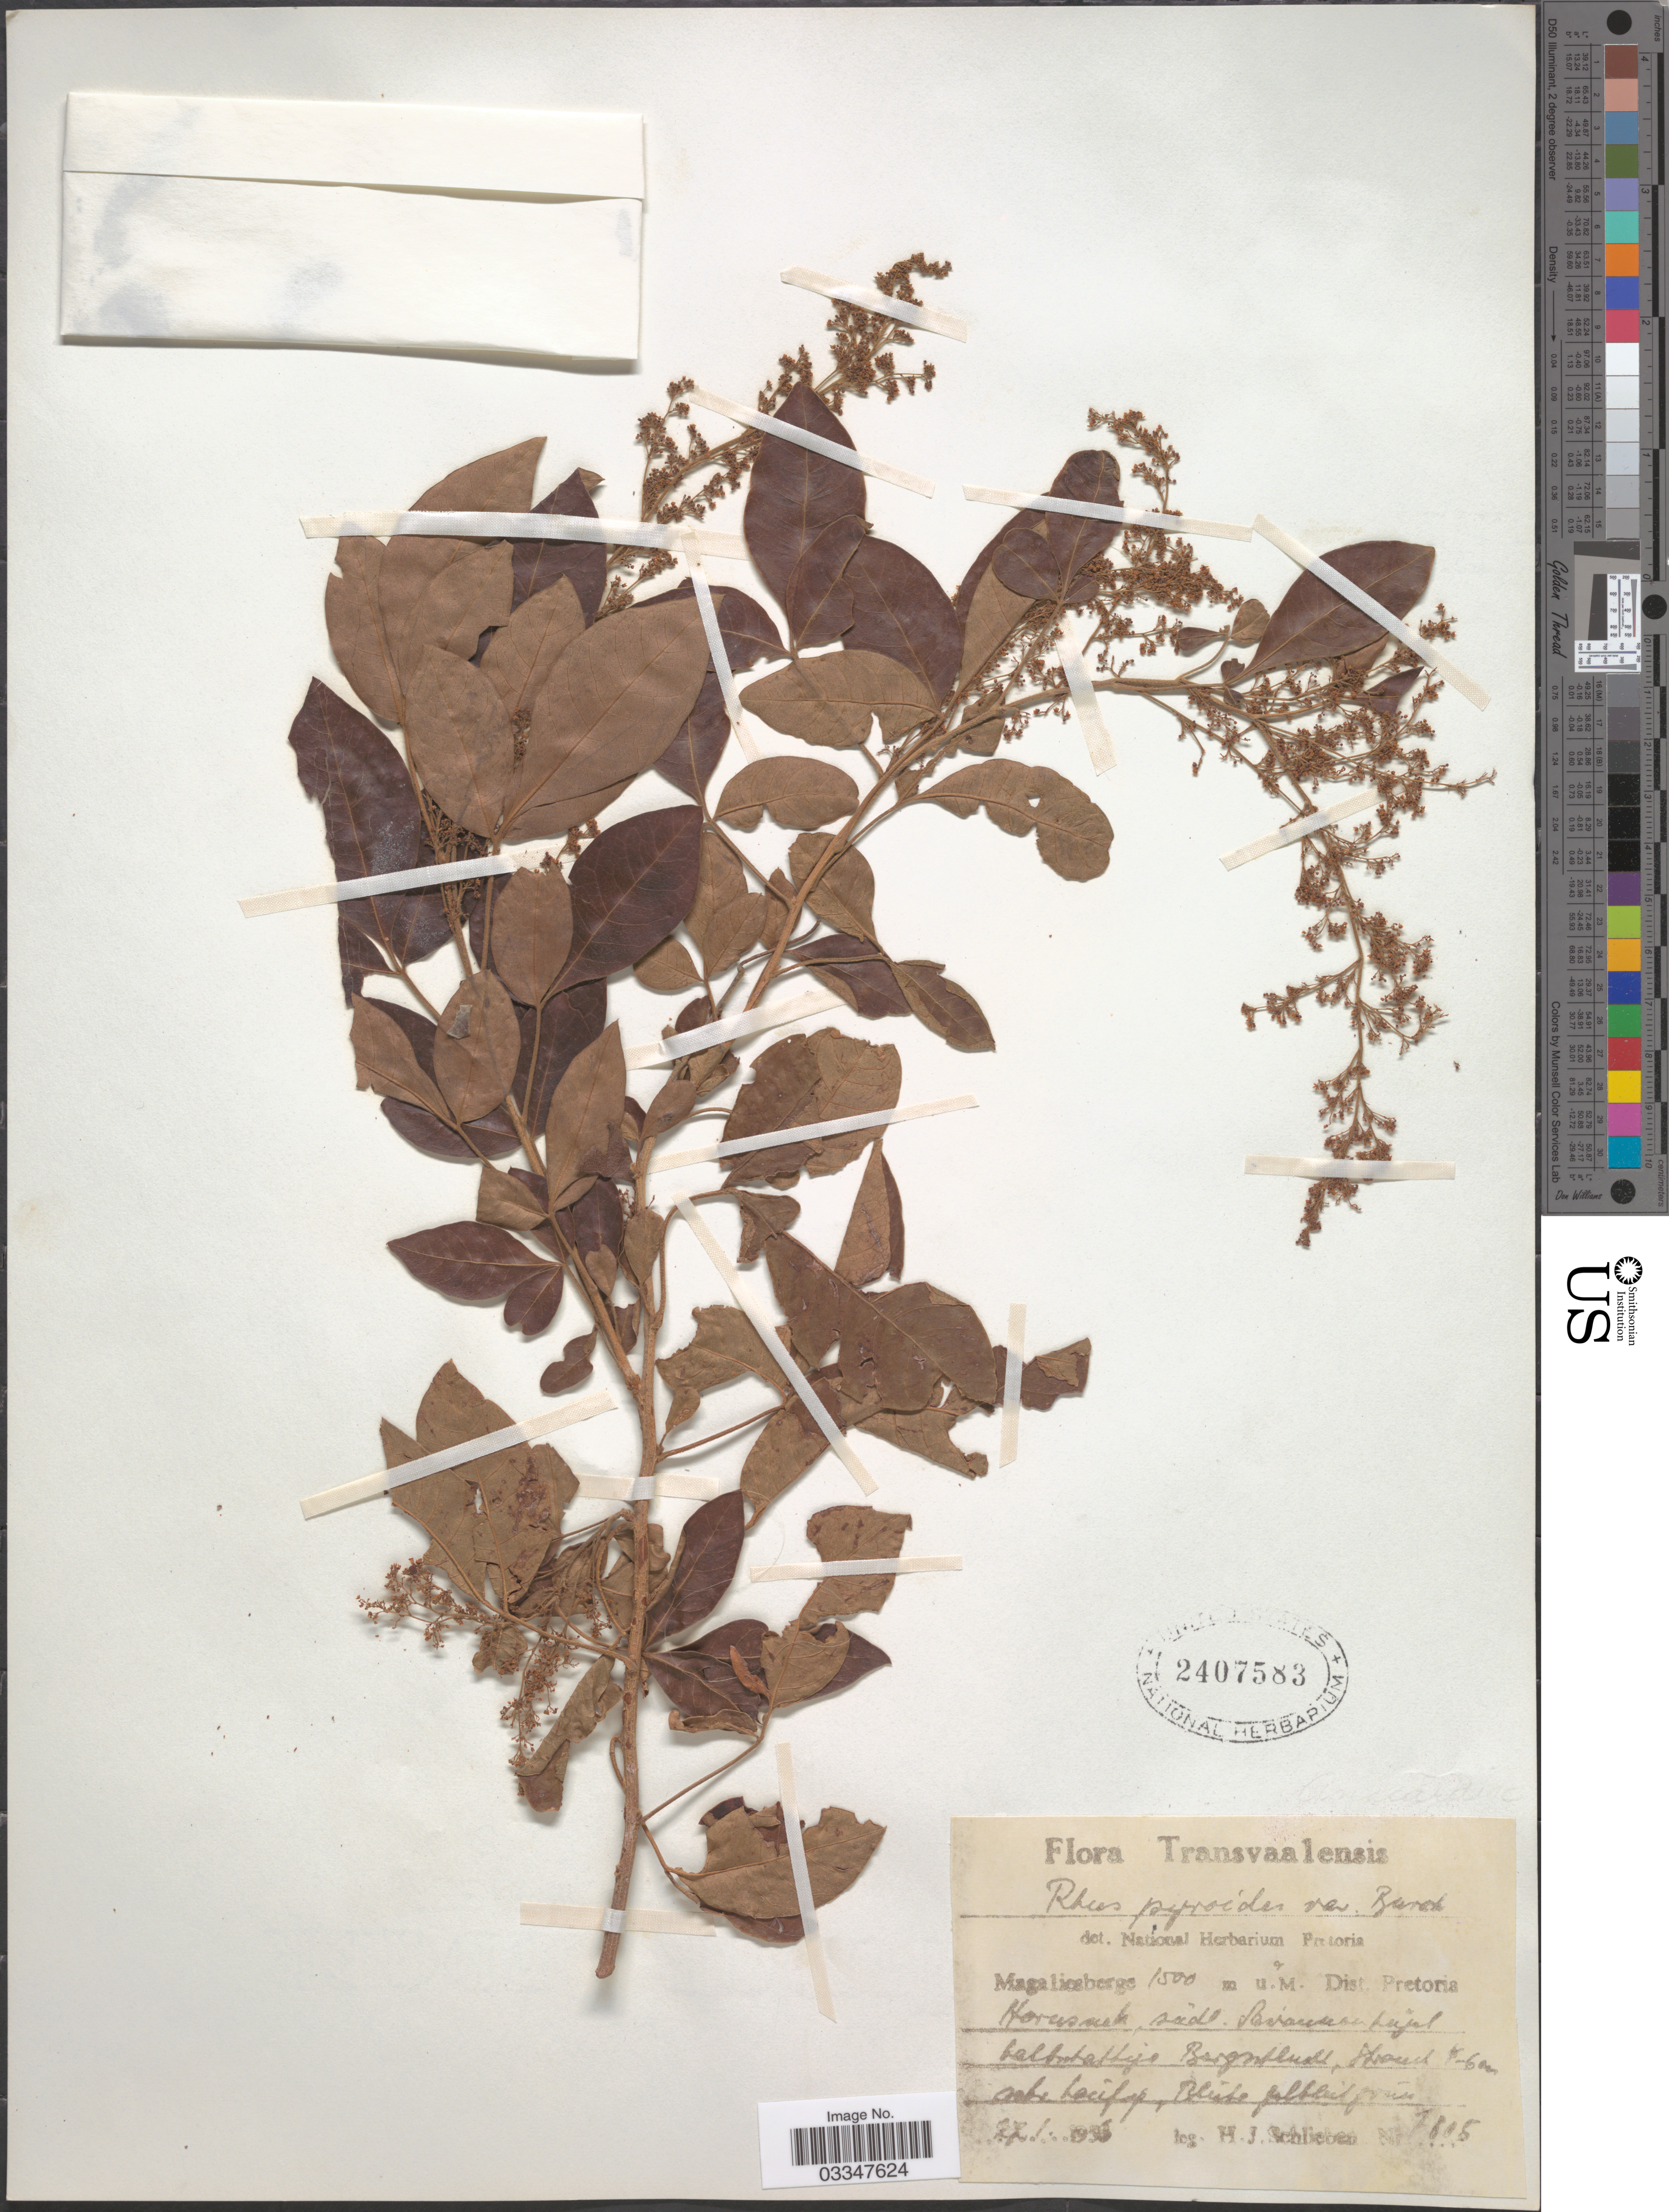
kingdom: Plantae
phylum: Tracheophyta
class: Magnoliopsida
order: Sapindales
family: Anacardiaceae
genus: Rhus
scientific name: Rhus pyroides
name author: Burch.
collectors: H. J. Schlieben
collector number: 7805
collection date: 1995-01-28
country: South Africa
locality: Transvaalensis. Magaliesberge. Dist. Pretoria Hornsnek, südl. [illegible text] hügel.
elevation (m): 1500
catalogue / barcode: US 2407583